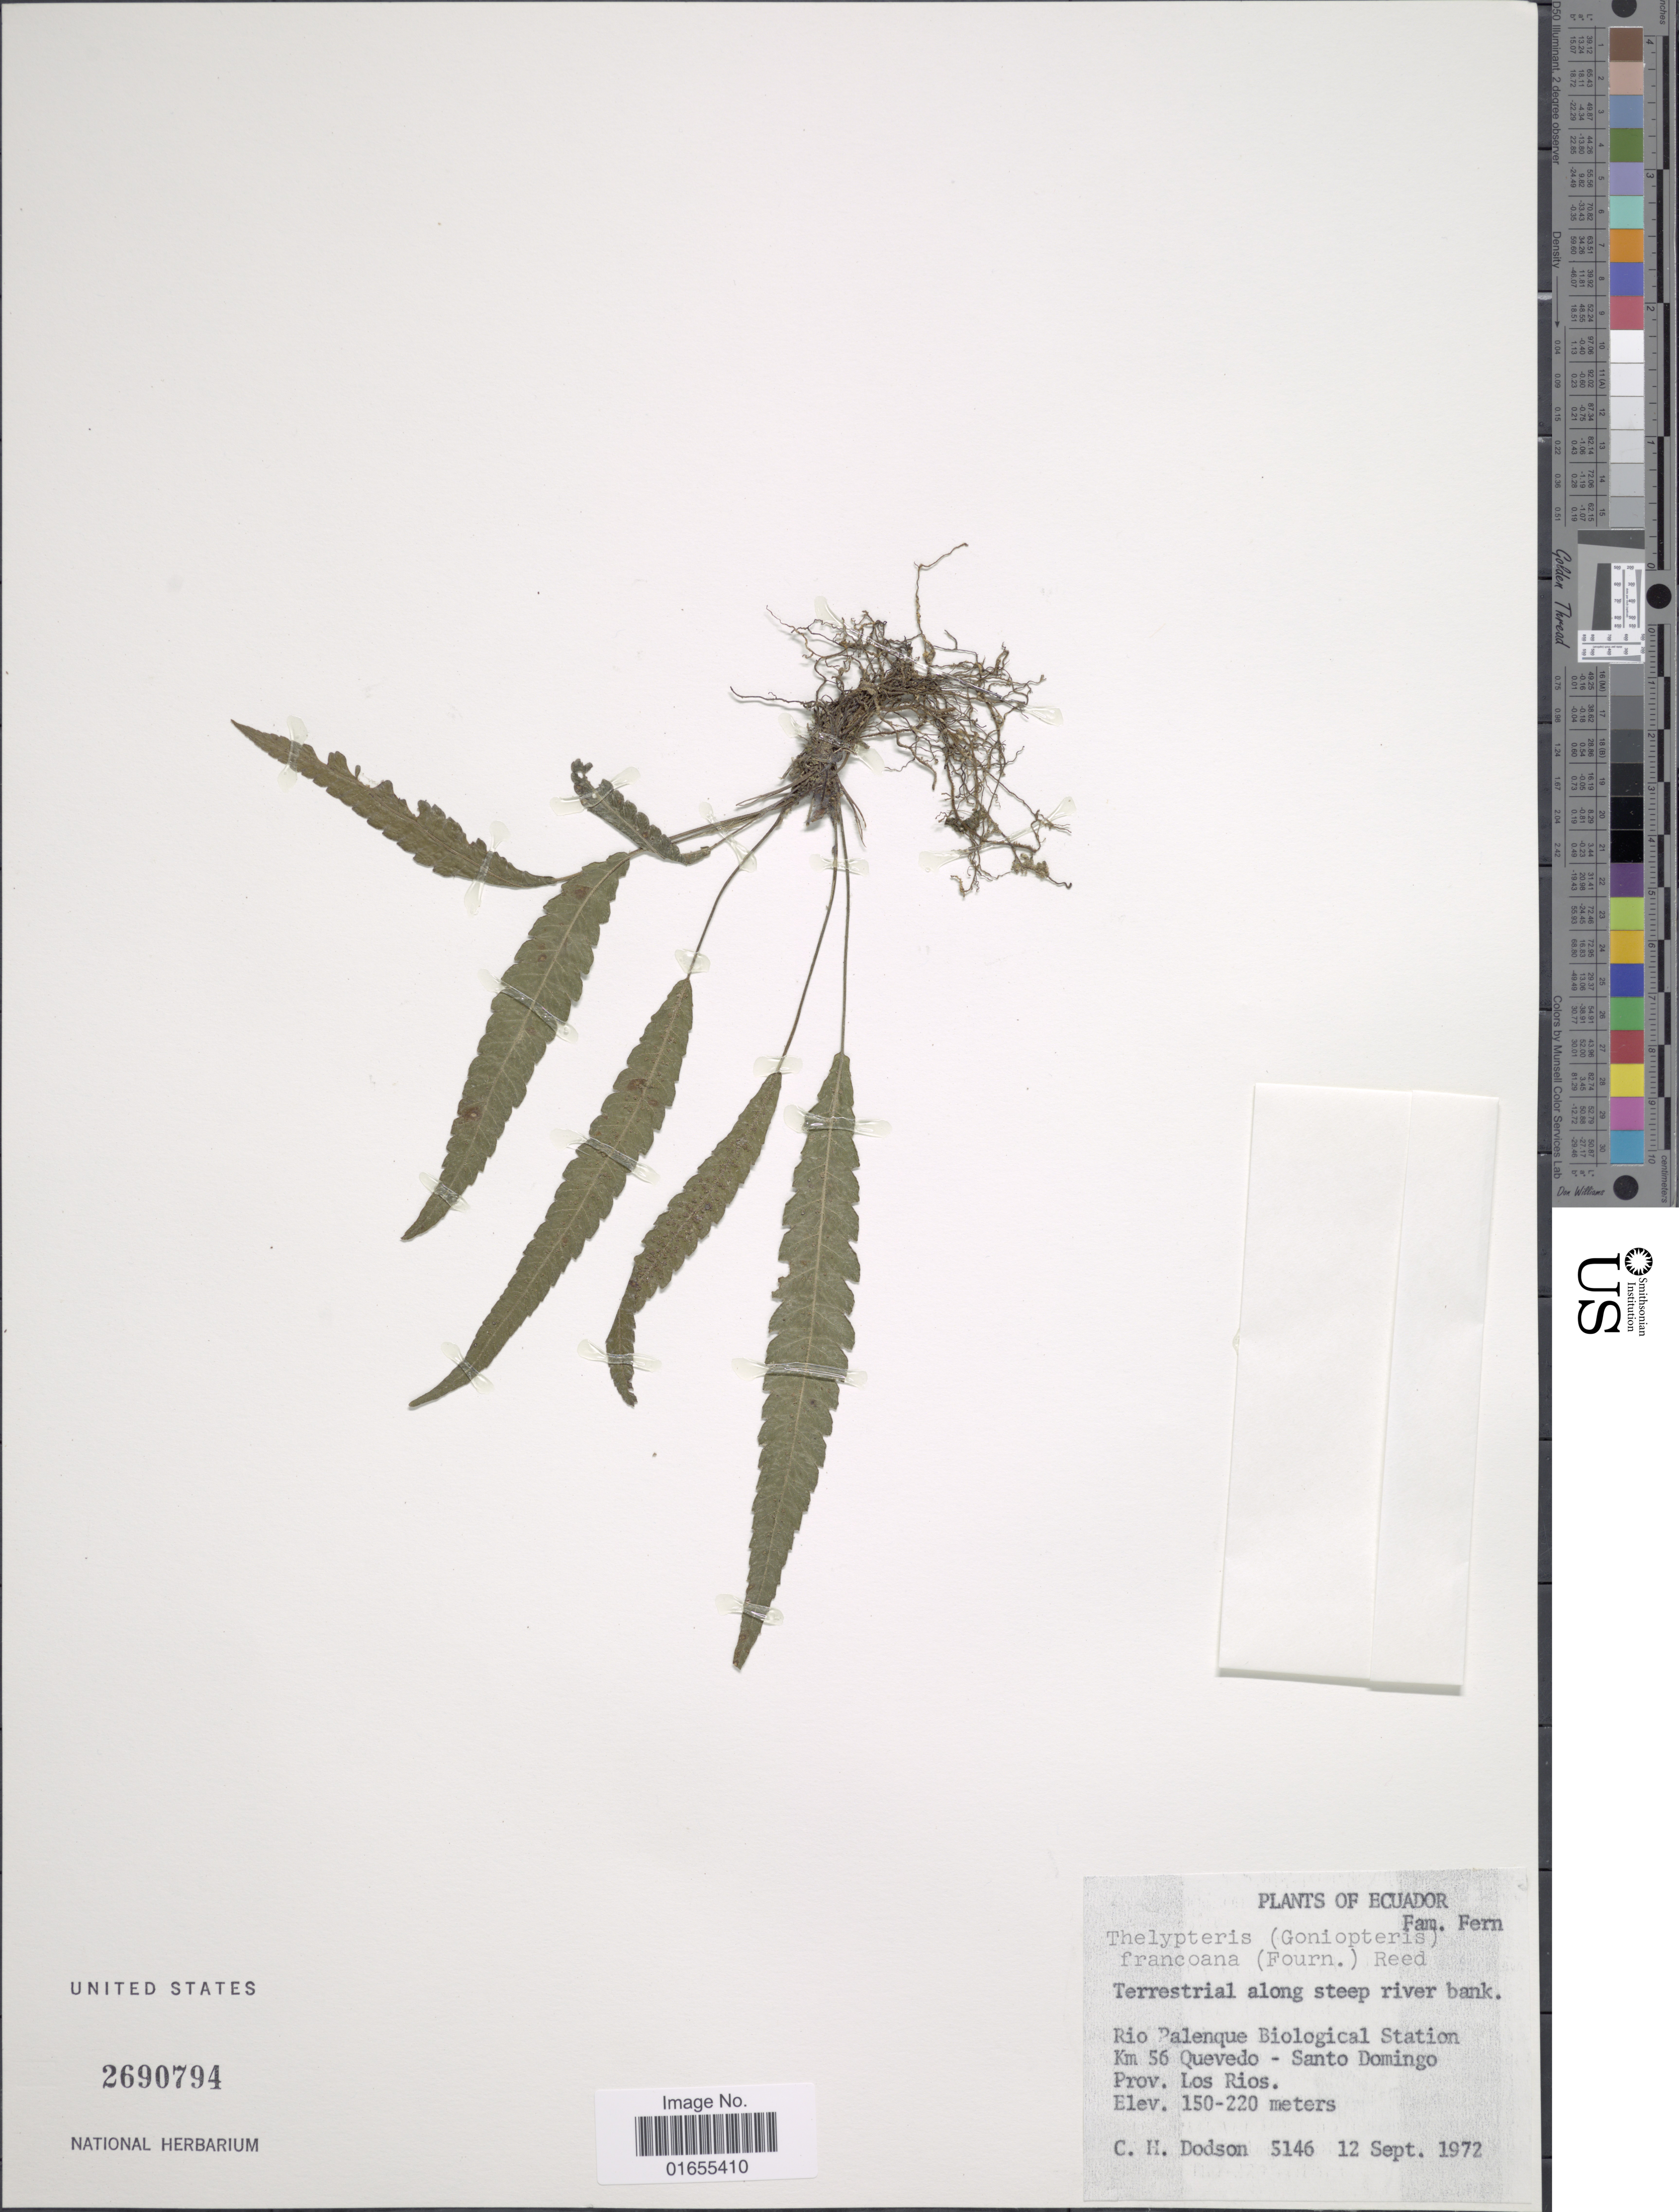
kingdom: Plantae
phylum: Tracheophyta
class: Polypodiopsida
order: Polypodiales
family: Thelypteridaceae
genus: Goniopteris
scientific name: Goniopteris francoana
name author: (E. Fourn.) Á. Löve & D. Löve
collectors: C. H. Dodson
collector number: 5146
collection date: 1972-09-12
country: Ecuador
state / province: Los Ríos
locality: Rio Palenque Biological Station Km. 56 Quevedo - Santo Domingo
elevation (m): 150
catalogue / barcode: US 2690794